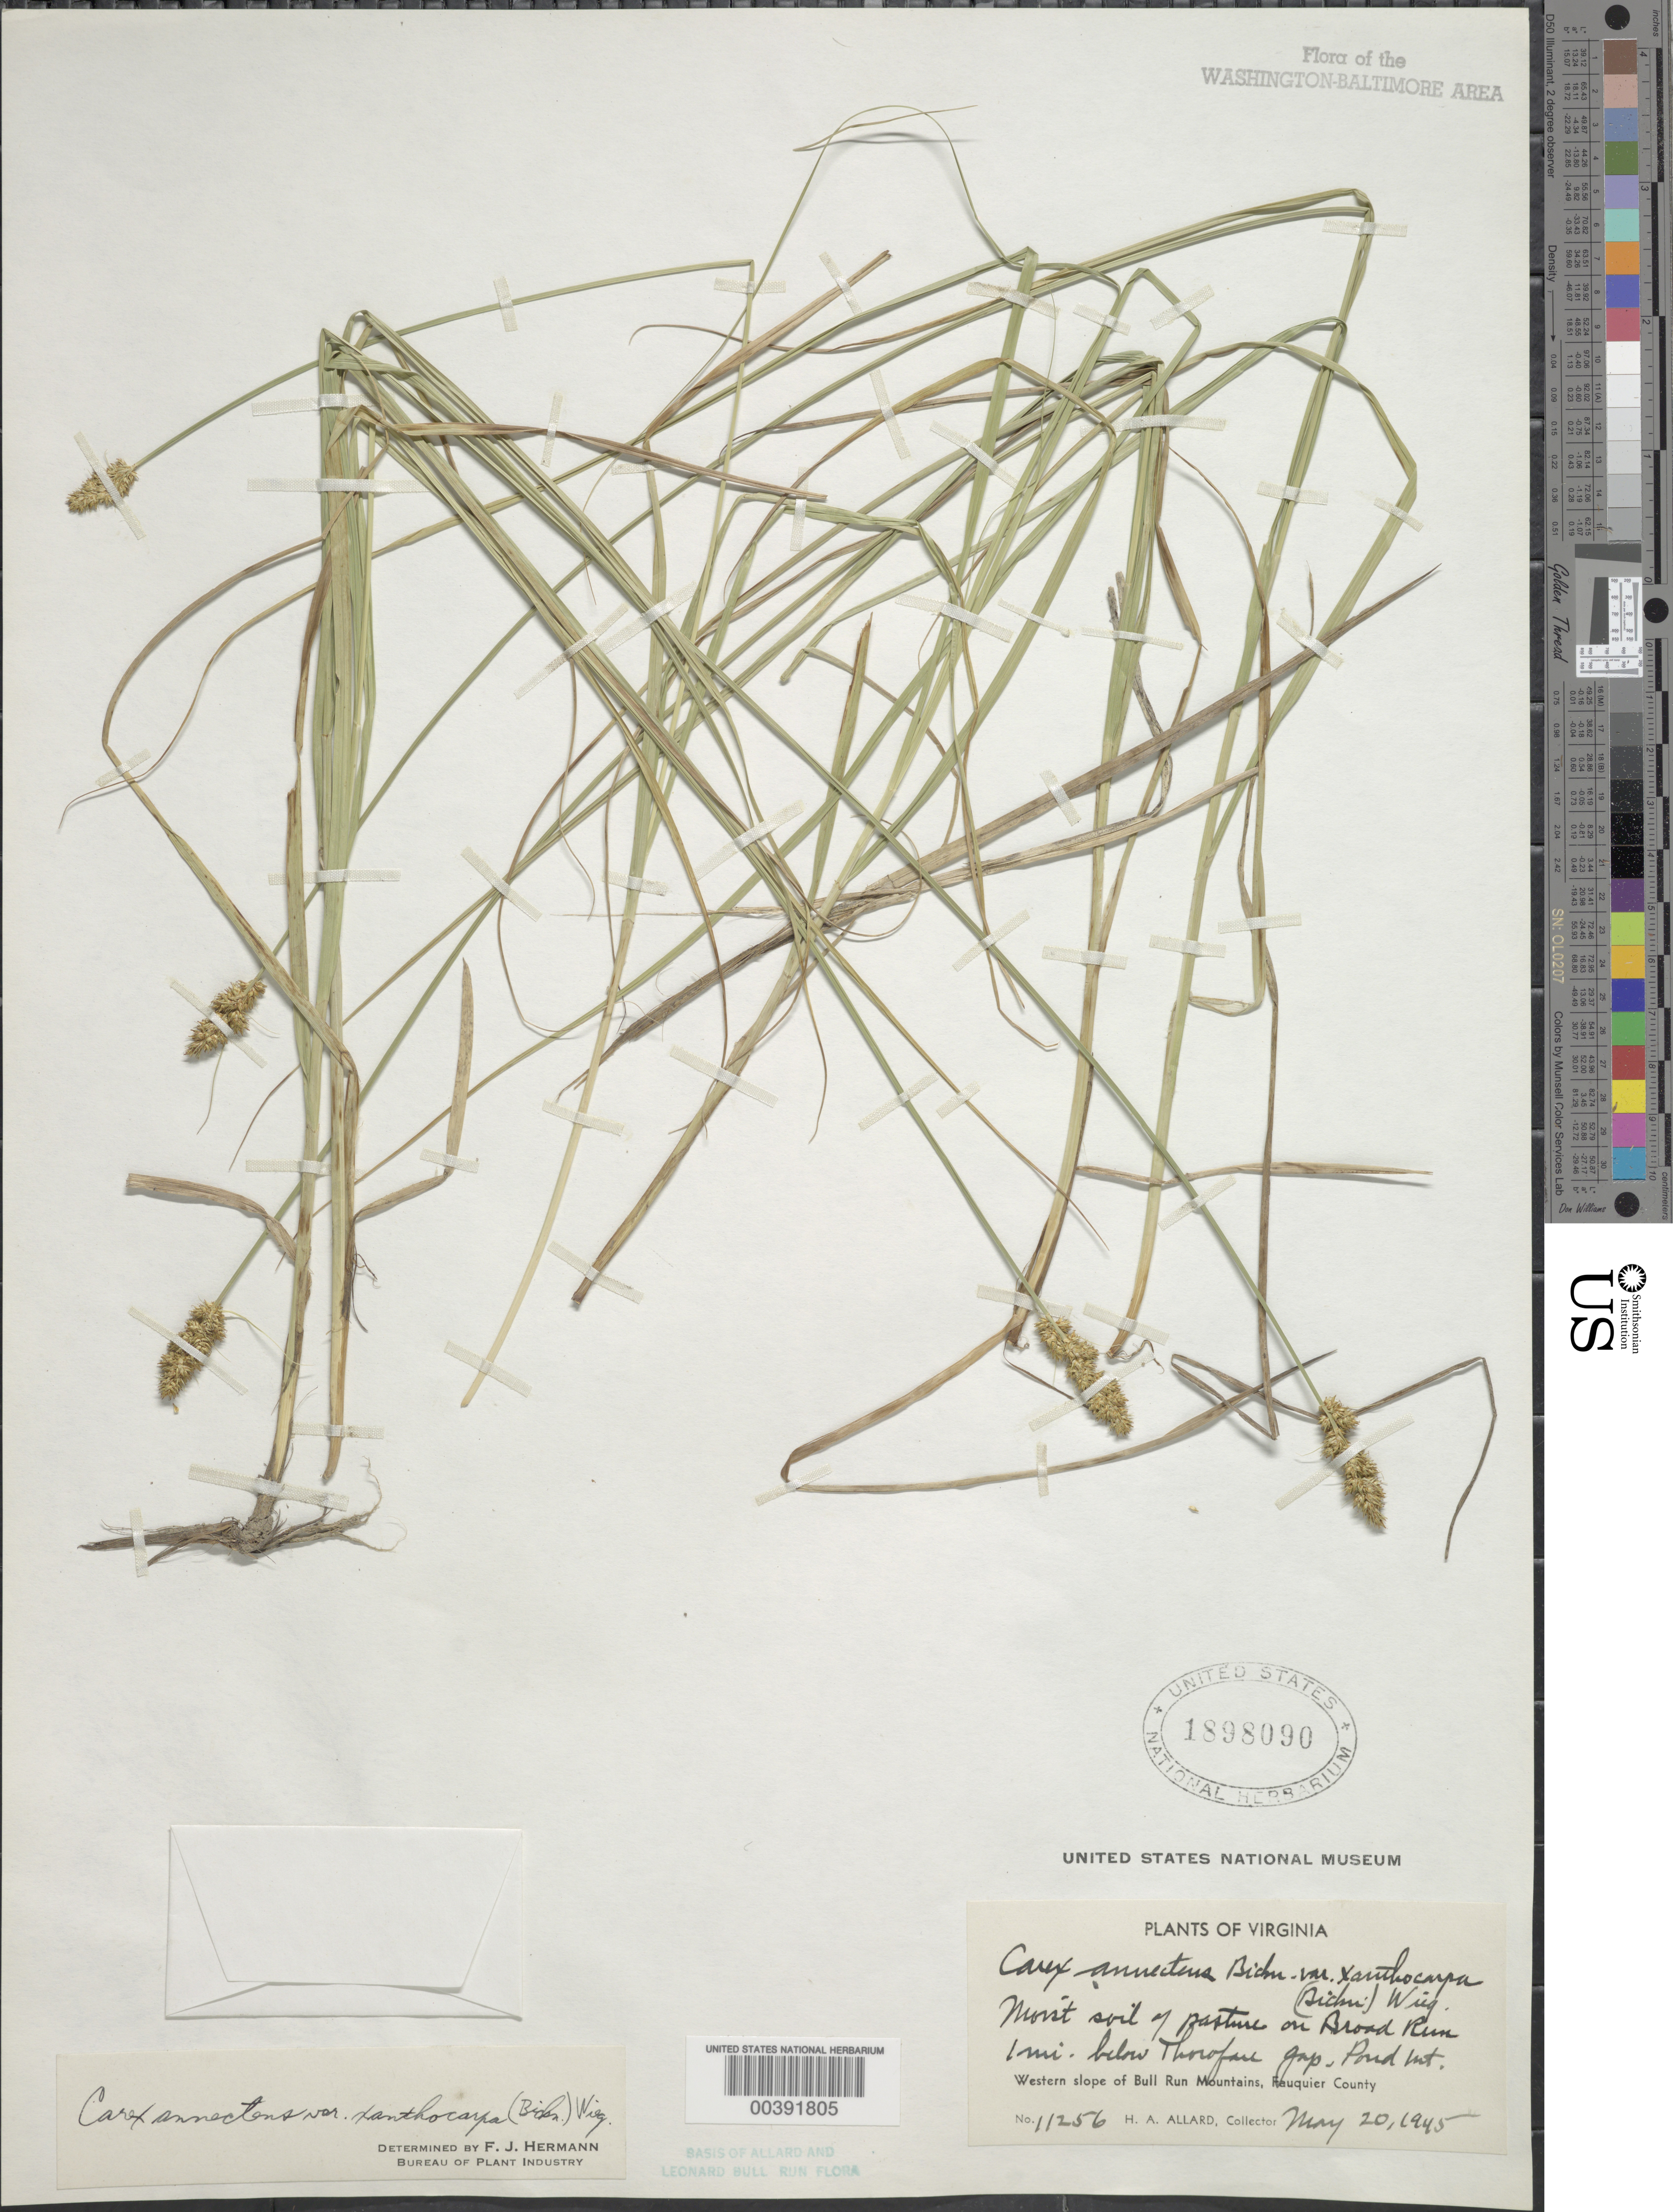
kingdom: Plantae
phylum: Tracheophyta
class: Liliopsida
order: Poales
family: Cyperaceae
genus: Carex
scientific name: Carex annectens var. xanthocarpa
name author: (Kük.) Wiegand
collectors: H. A. Allard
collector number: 11256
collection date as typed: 20 May 1945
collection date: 1945-05-20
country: United States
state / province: Virginia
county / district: Fauquier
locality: Broad Run below Thorofare Gap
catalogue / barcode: US 1898090